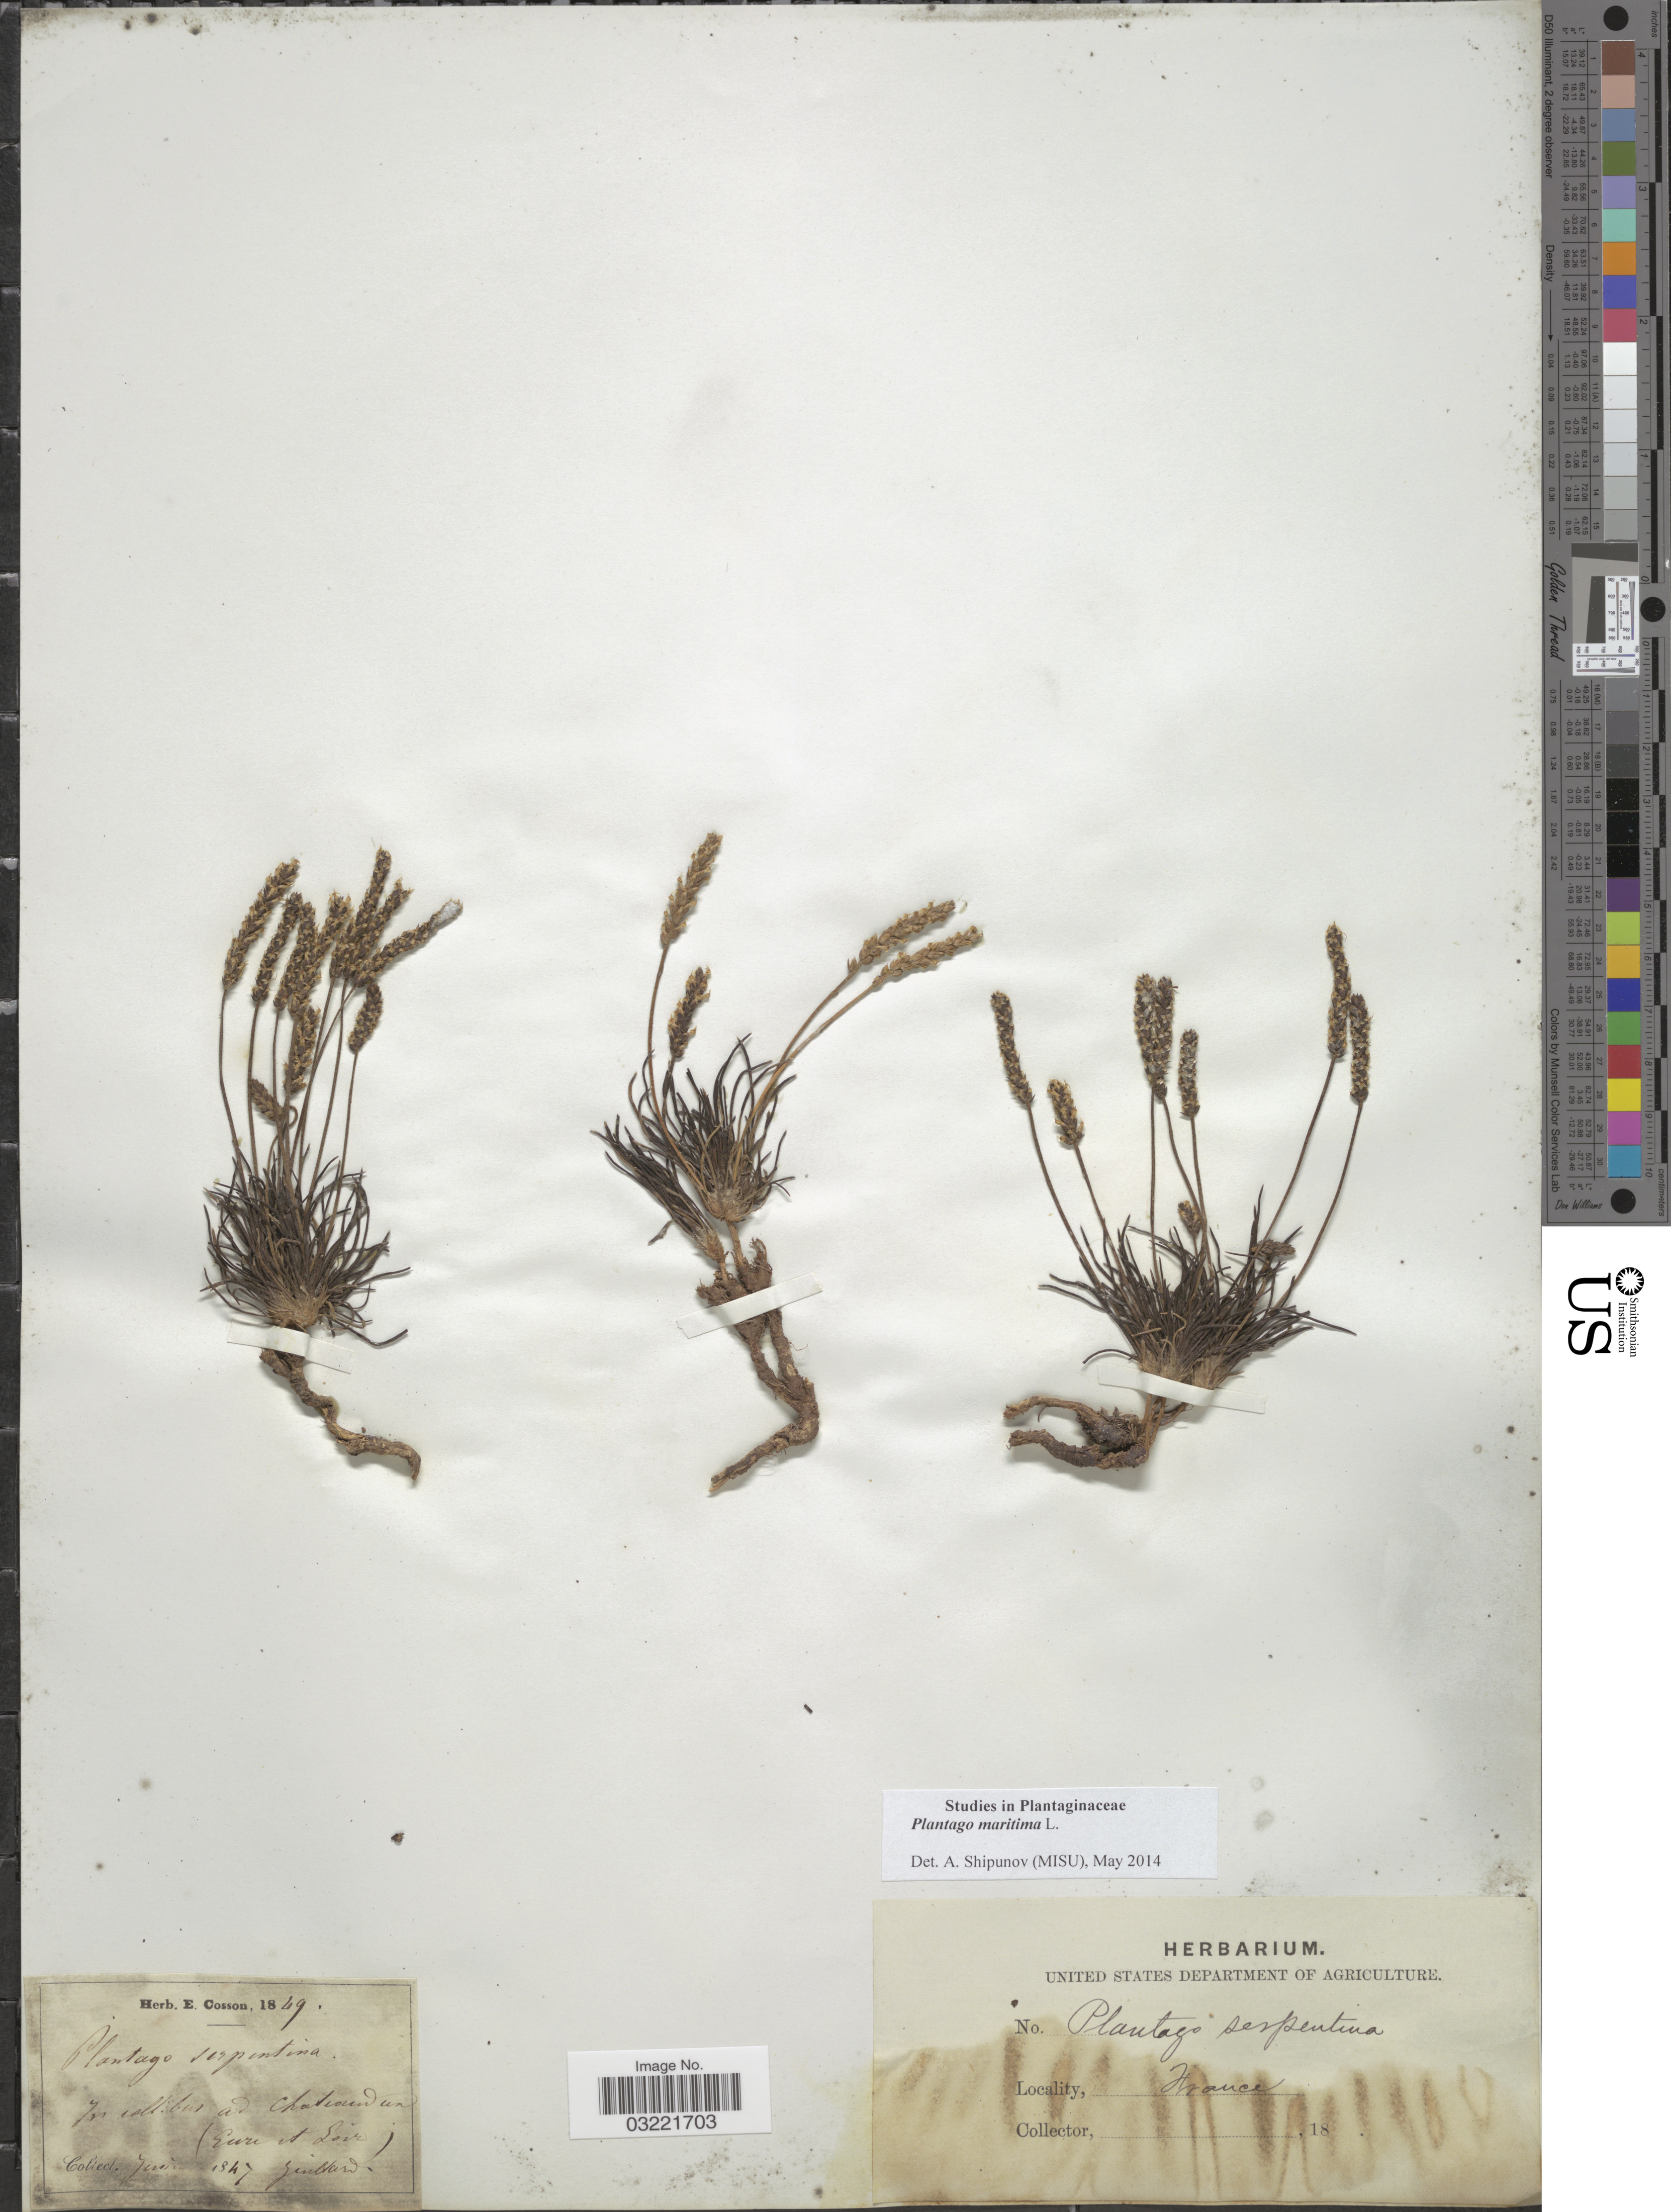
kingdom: Plantae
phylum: Tracheophyta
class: Magnoliopsida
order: Lamiales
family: Plantaginaceae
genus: Plantago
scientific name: Plantago maritima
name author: L.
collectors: Guillard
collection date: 1847-06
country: France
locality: In coltibus ad Chotedund un (Eure et Loir).